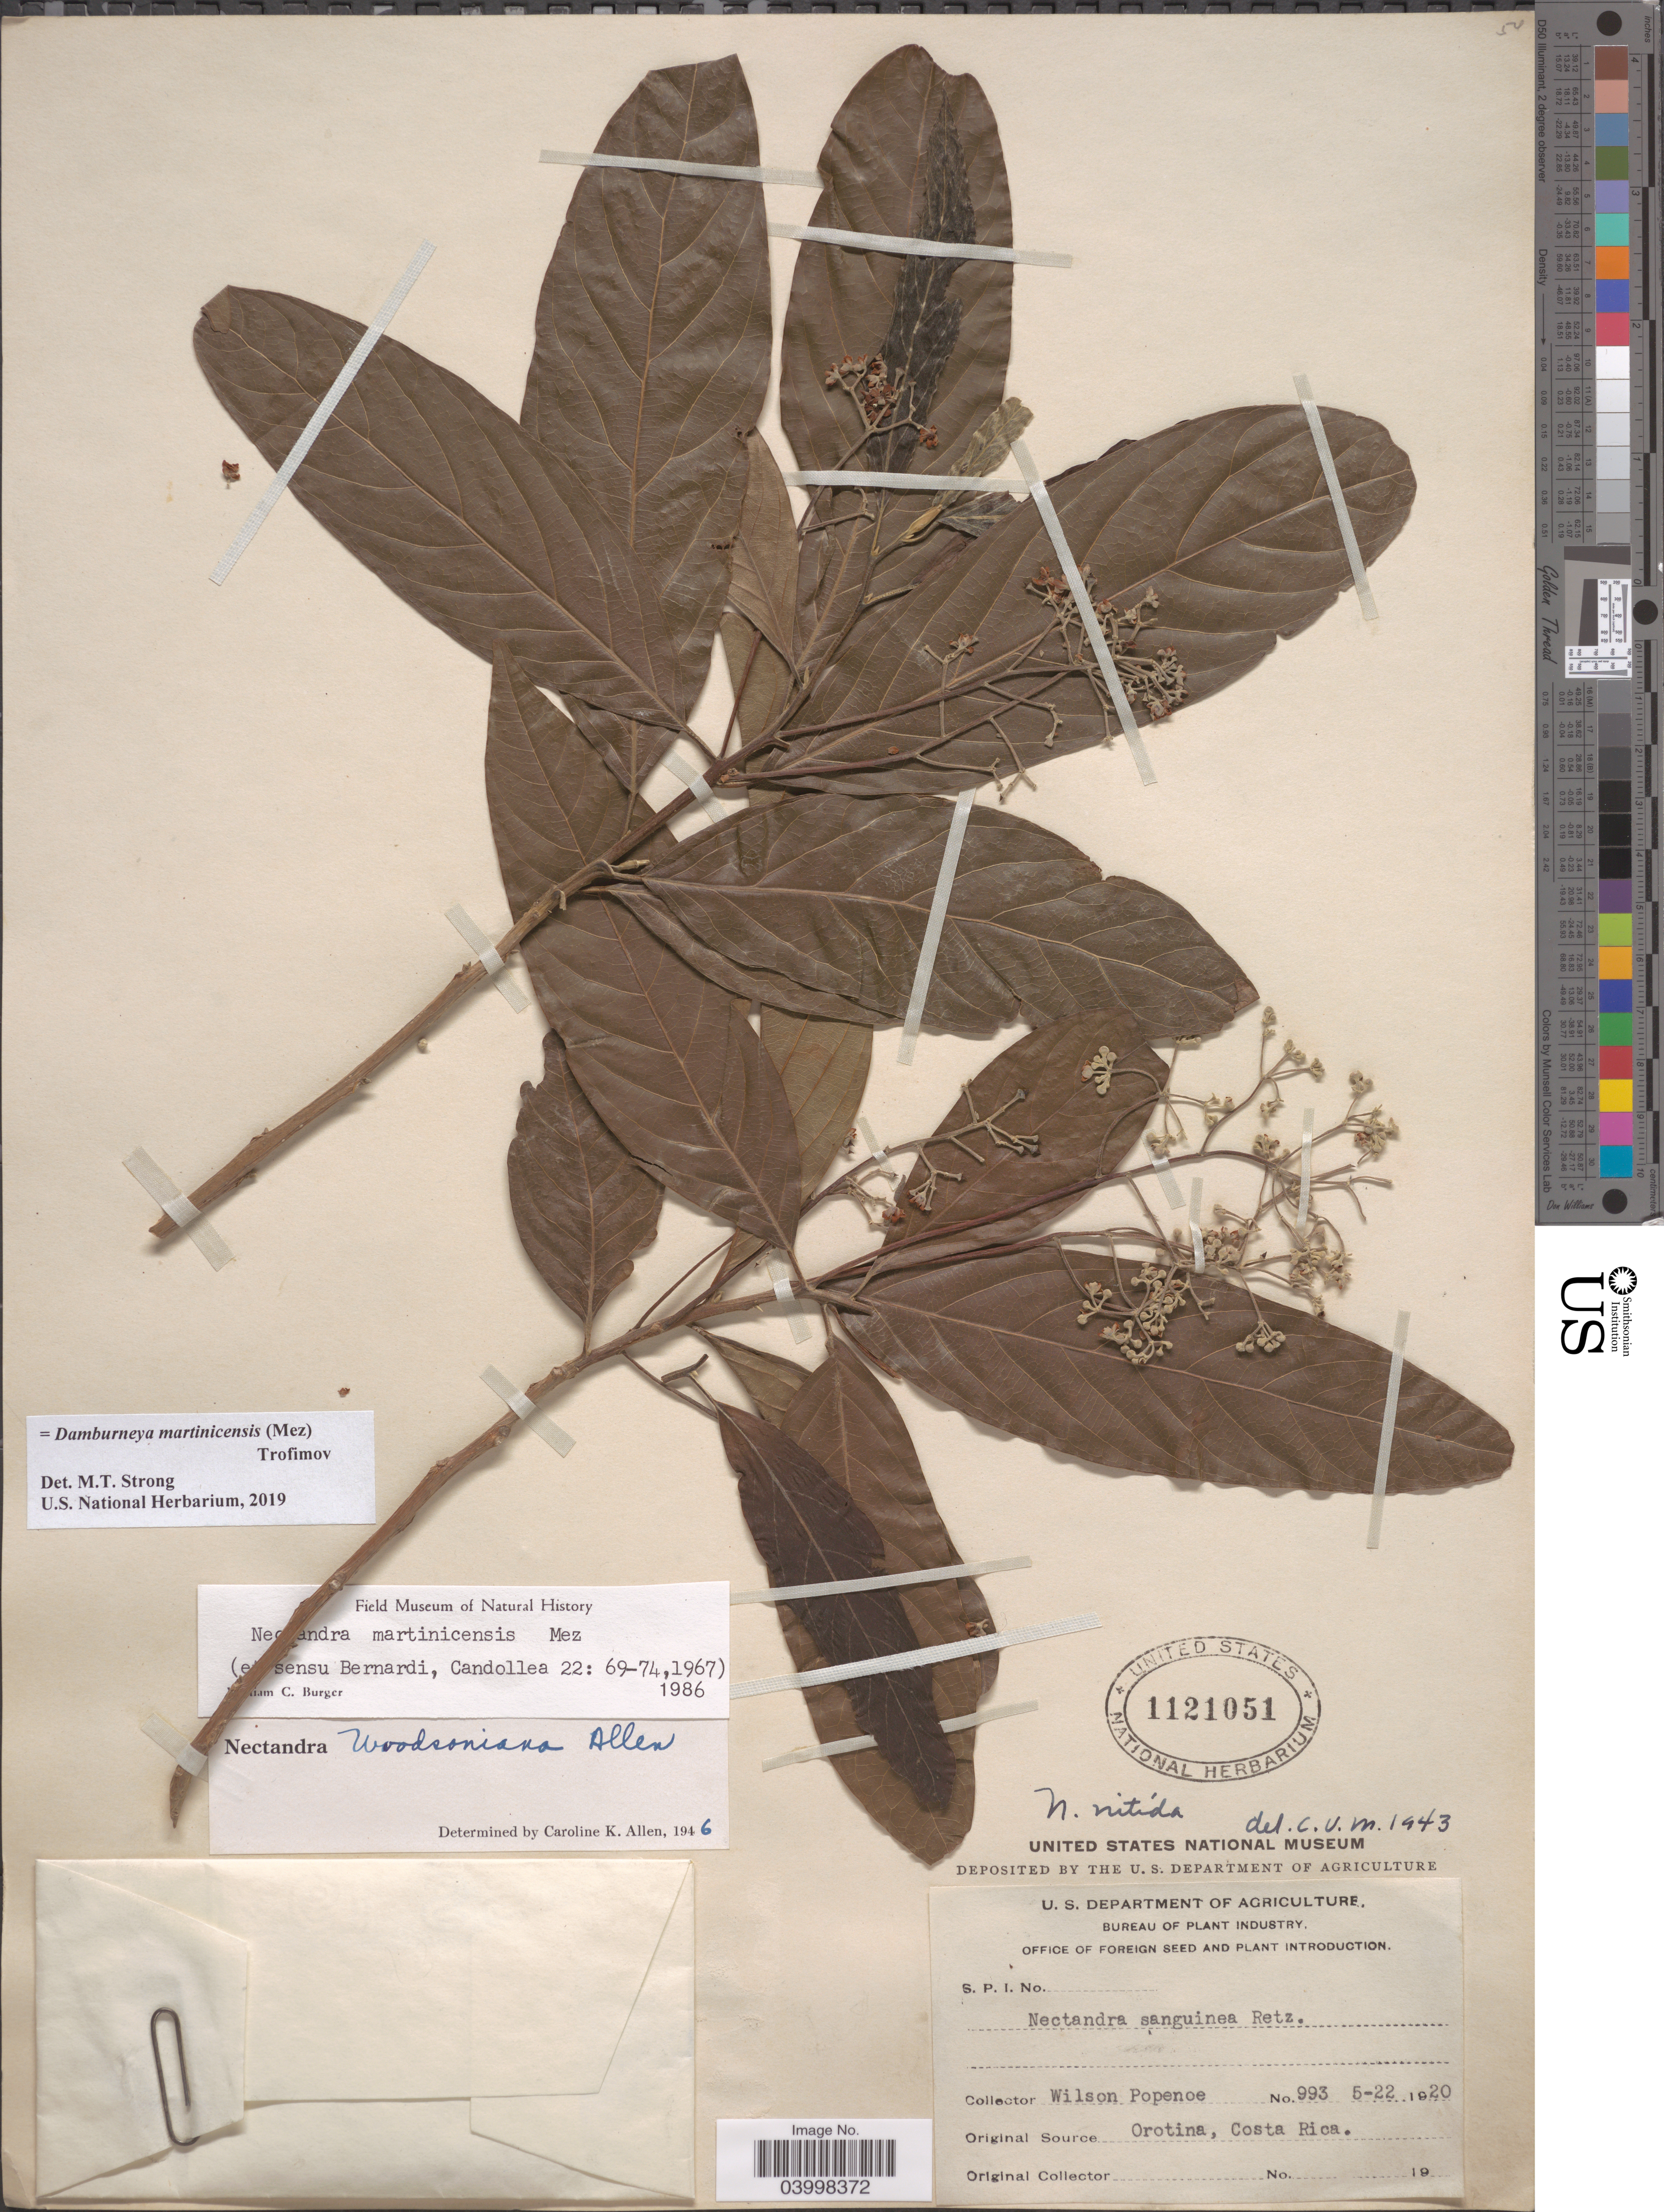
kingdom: Plantae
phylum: Tracheophyta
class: Magnoliopsida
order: Laurales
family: Lauraceae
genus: Damburneya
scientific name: Damburneya martinicensis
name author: (Mez) Trofimov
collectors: F. Popenoe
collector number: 993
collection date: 1920-05-22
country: Costa Rica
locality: Orotina.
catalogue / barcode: US 1121051